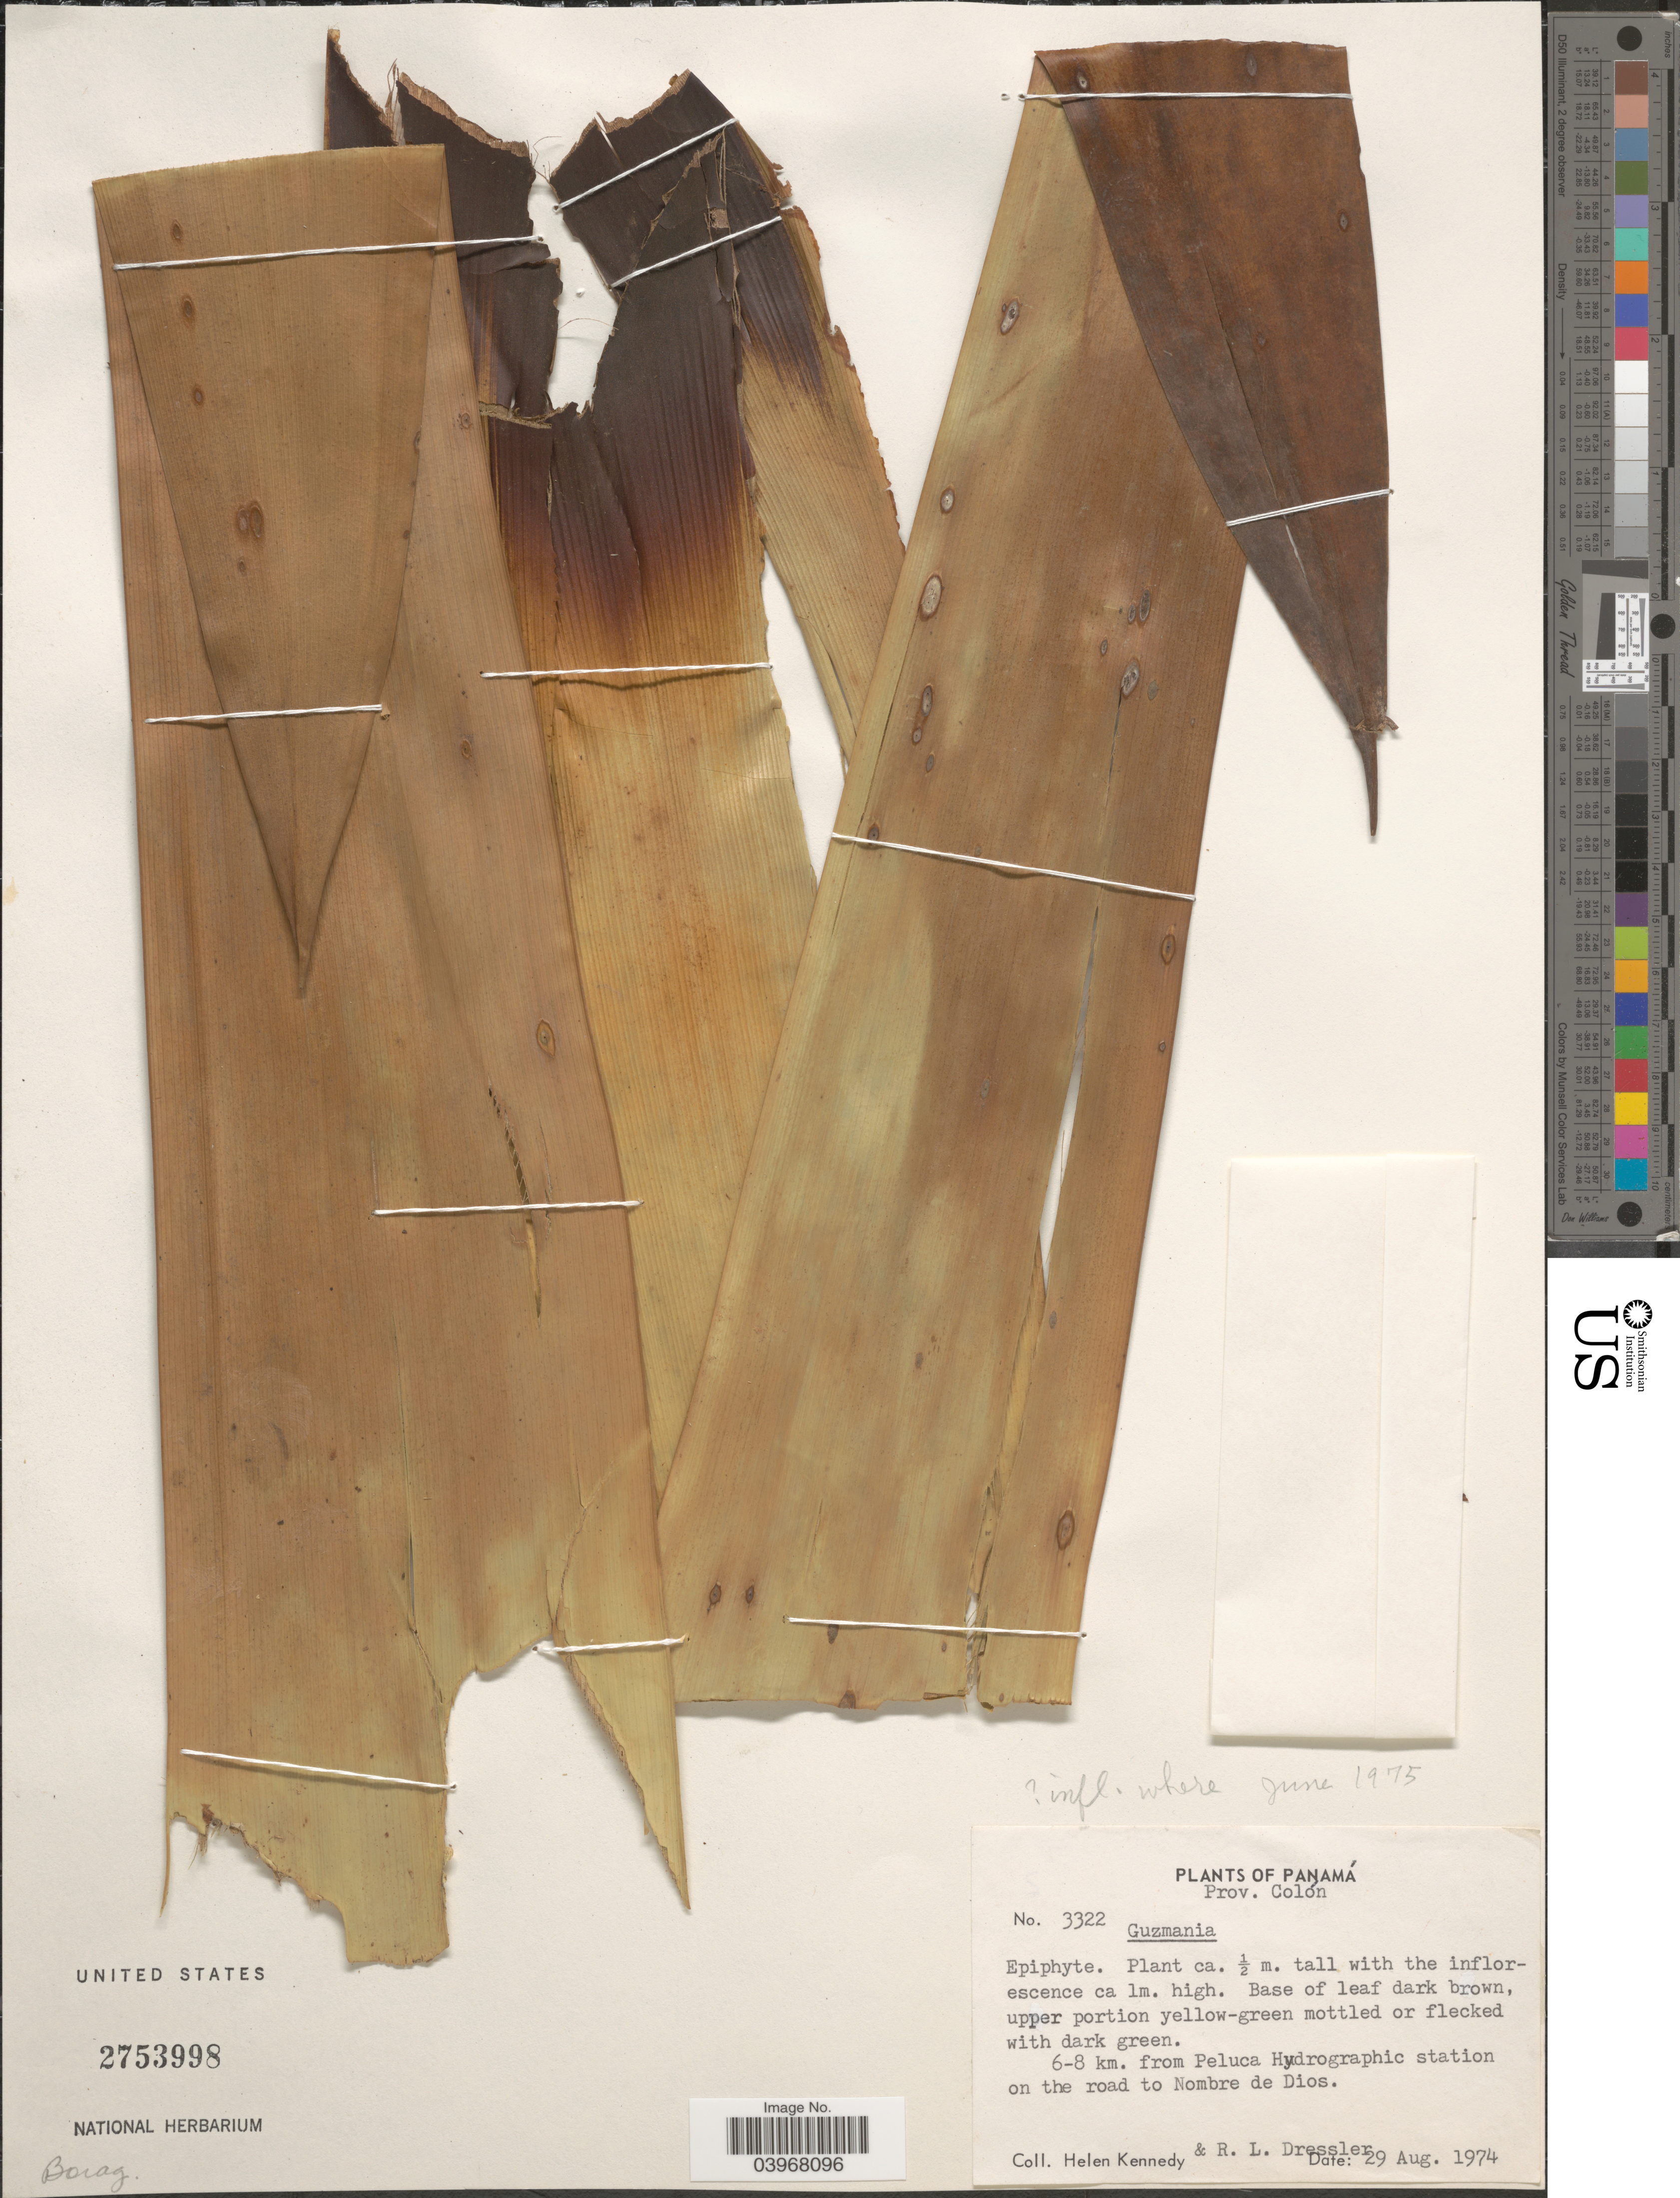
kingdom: Plantae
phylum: Tracheophyta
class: Liliopsida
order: Poales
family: Bromeliaceae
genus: Guzmania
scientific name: Guzmania sp.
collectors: H. Kennedy & R. Dressler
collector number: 3322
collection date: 1974-08-29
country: Panama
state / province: Colón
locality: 6-8 km. from Peluca Hydrographic station on the road to Nombre de Dios.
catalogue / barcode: US 2753998